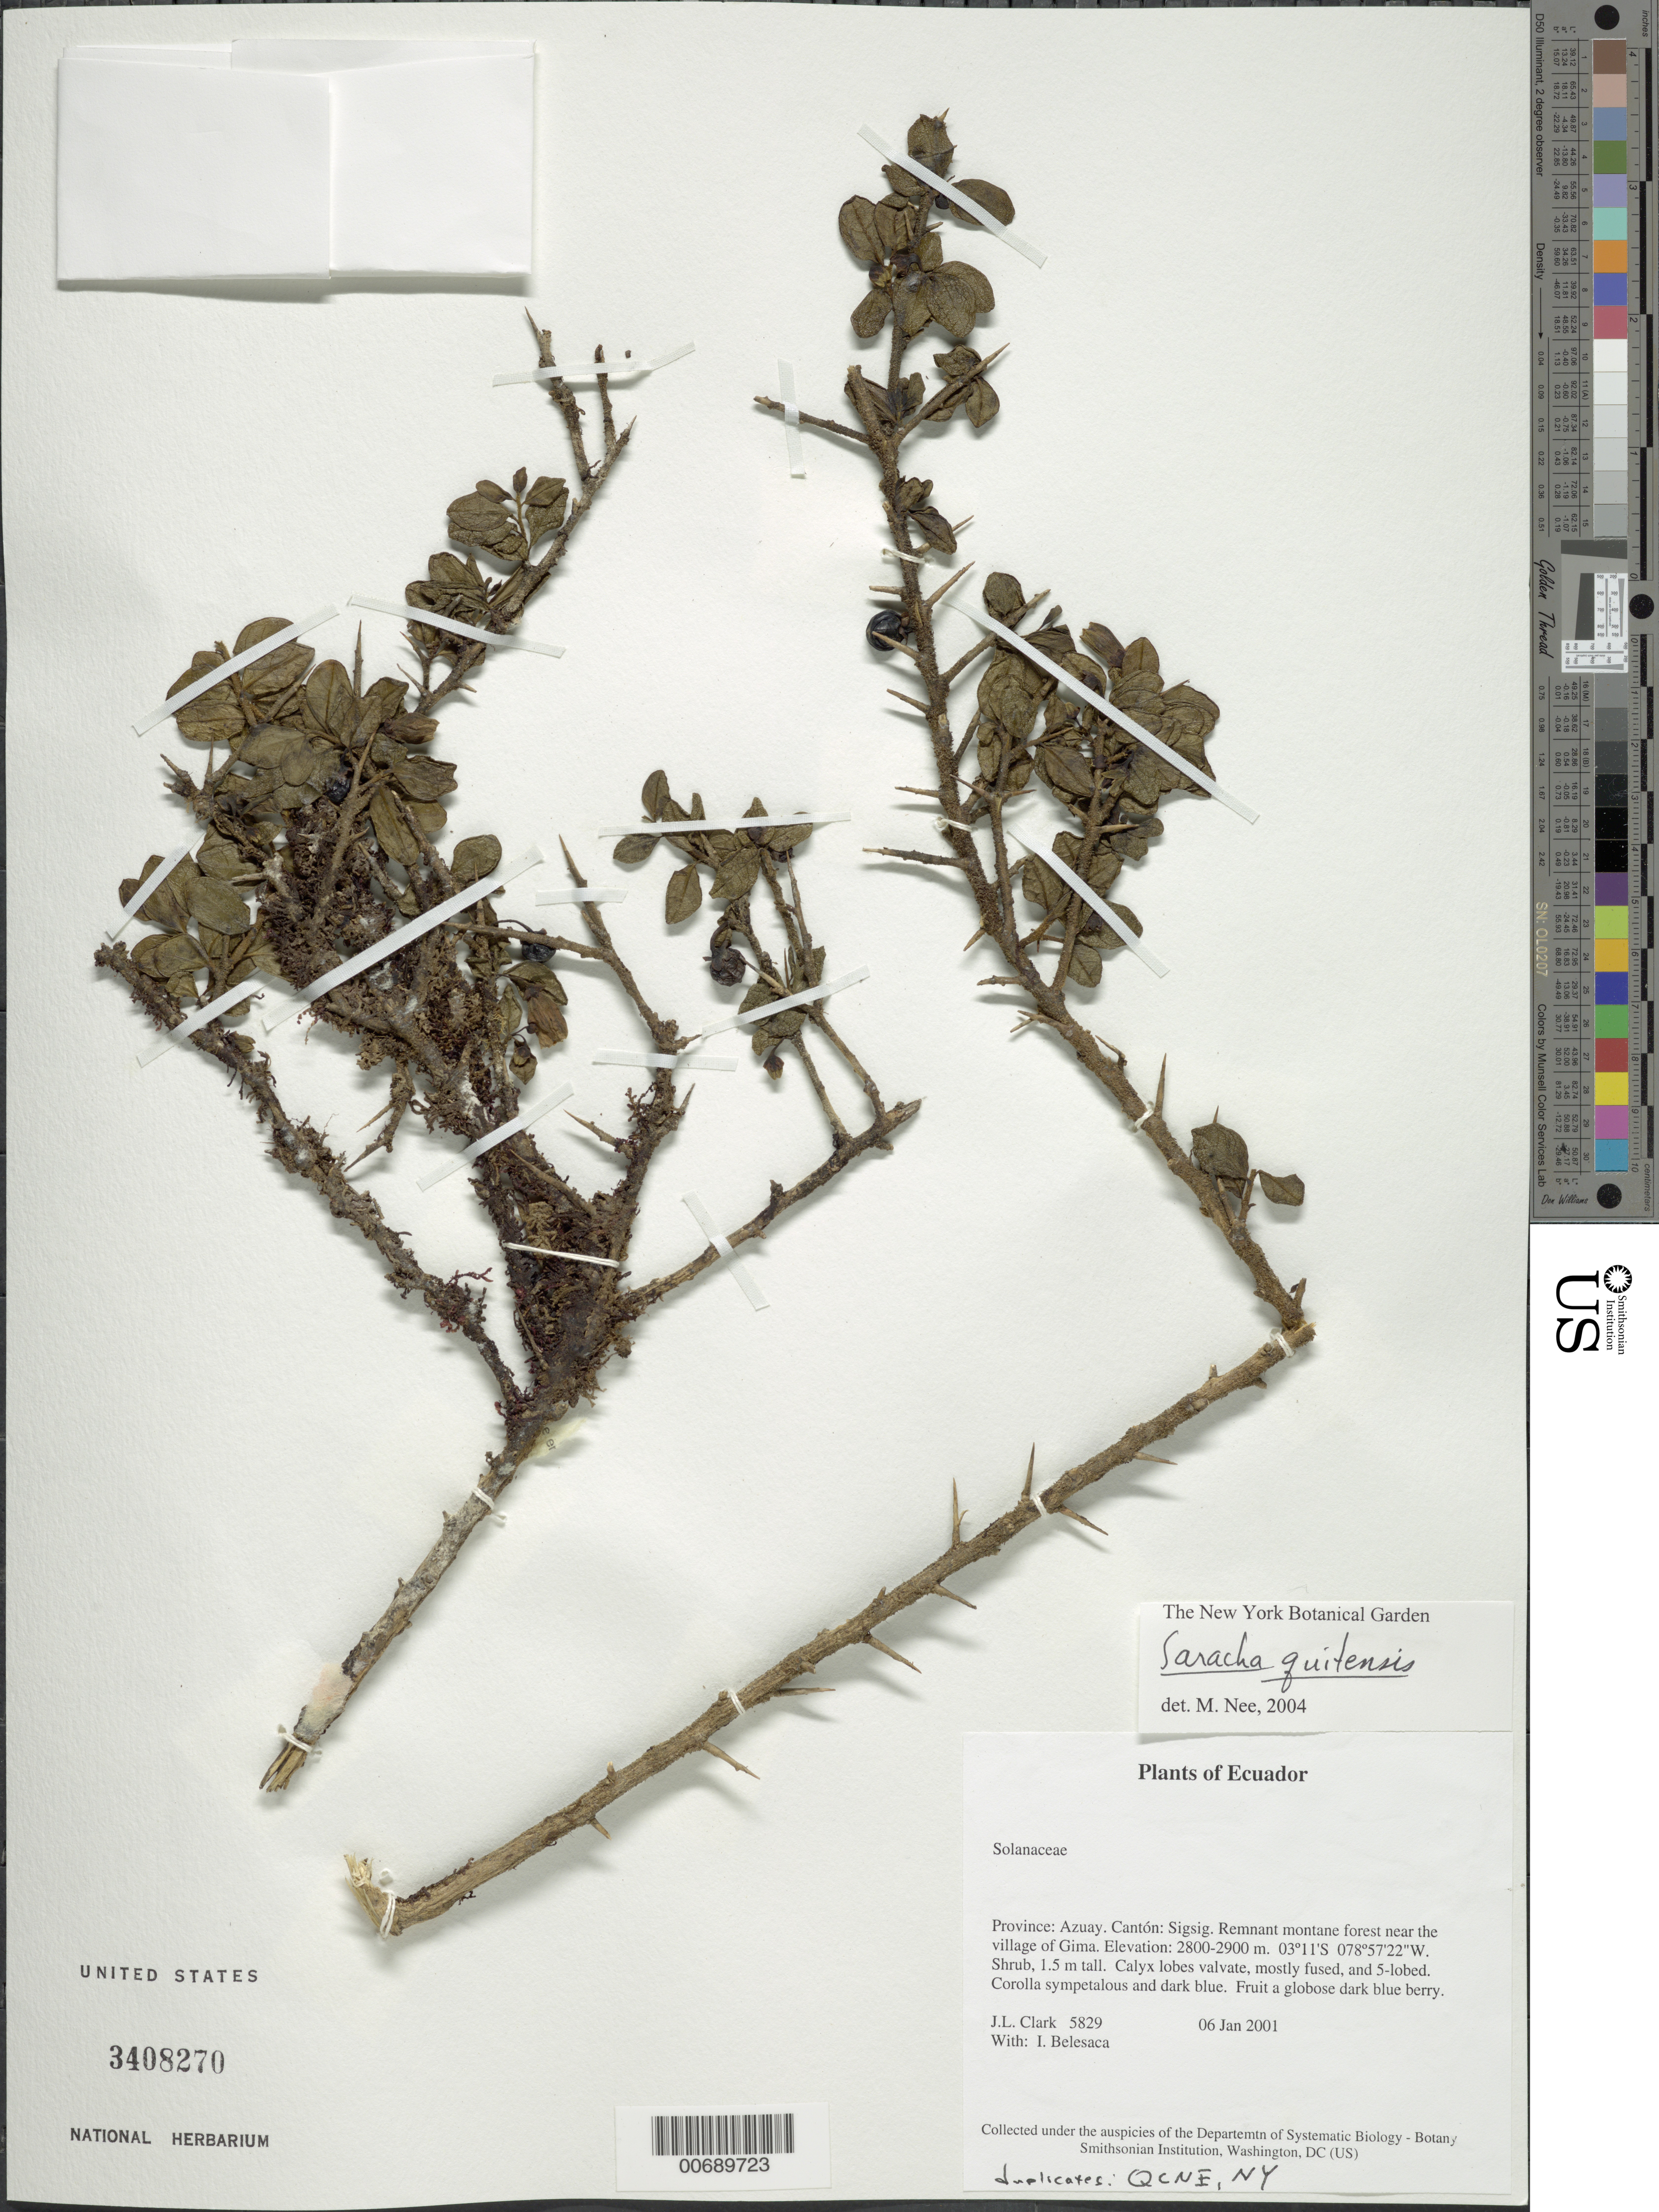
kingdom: Plantae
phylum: Tracheophyta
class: Magnoliopsida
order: Solanales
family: Solanaceae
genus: Saracha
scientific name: Saracha quitensis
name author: (Hook.) Miers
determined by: Nee, M.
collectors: J. L. Clark & I. Belesaca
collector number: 5829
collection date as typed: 06 Jan 2001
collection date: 2001-01-06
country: Ecuador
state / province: Azuay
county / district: Sigsig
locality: Remnant Monta NE forest near the Village of Gima.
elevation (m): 2800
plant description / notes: NY, QCNE, US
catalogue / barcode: US 3408270